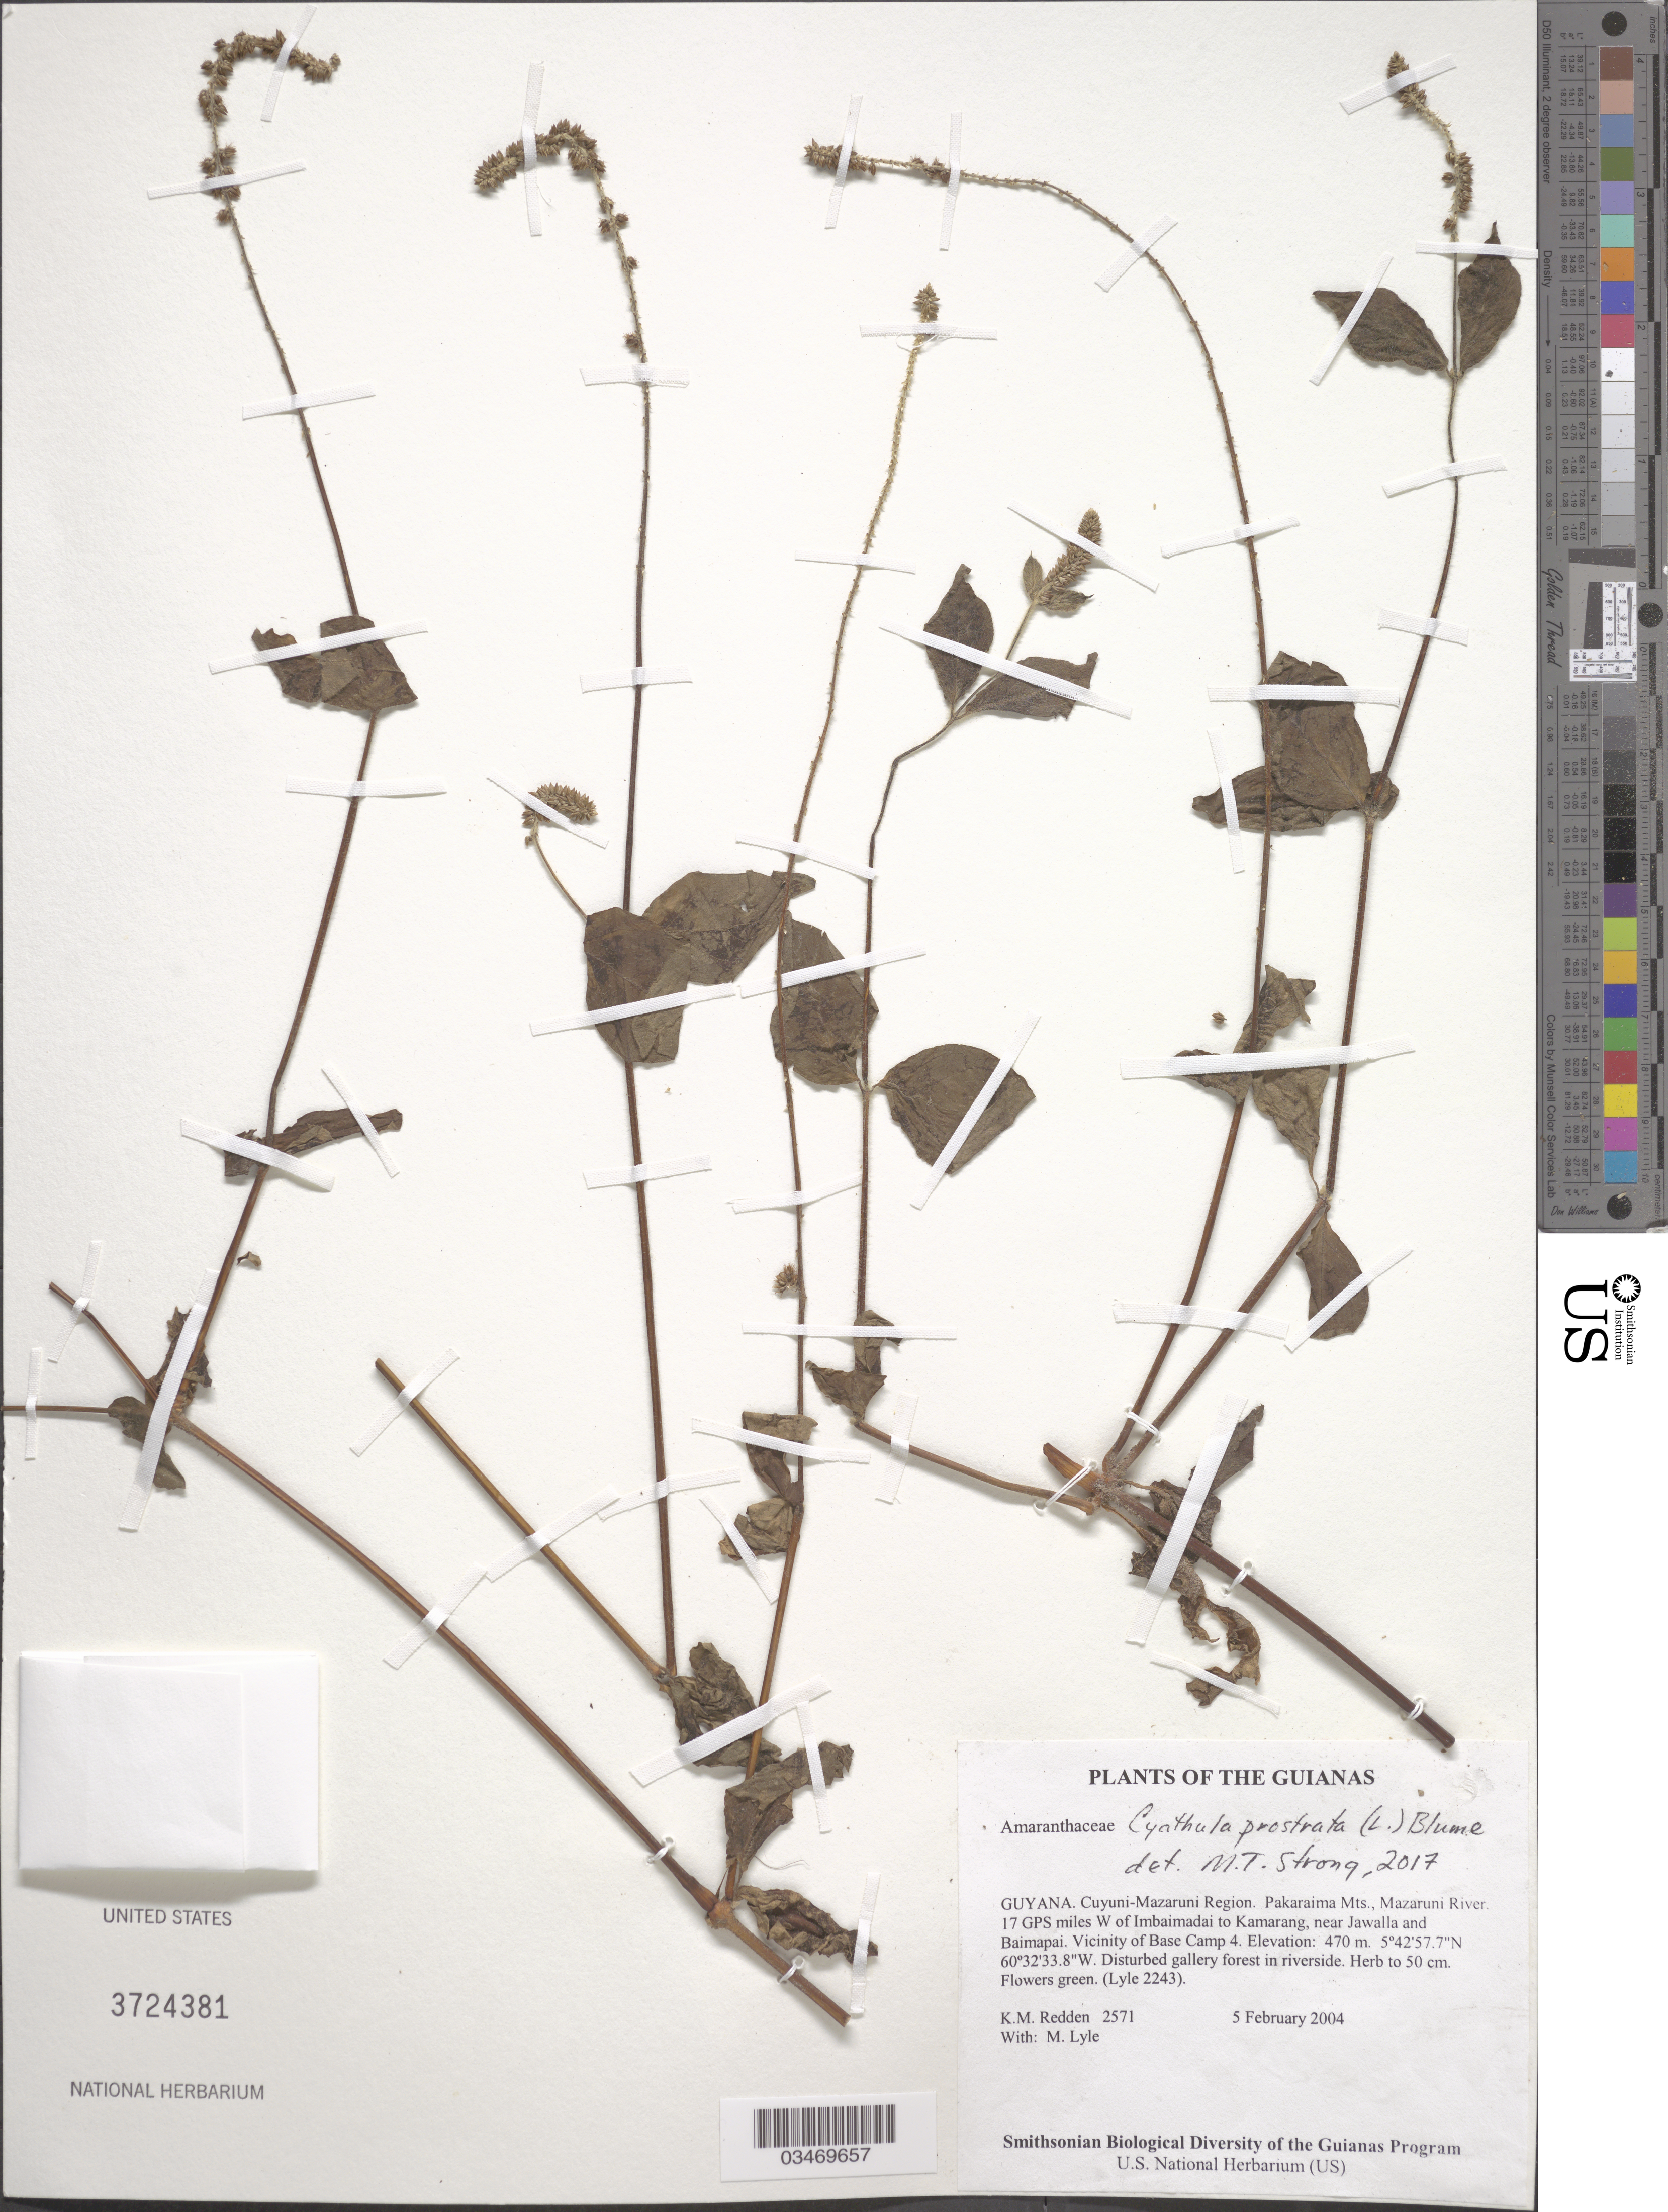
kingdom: Plantae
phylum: Tracheophyta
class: Magnoliopsida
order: Caryophyllales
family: Amaranthaceae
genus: Cyathula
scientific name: Cyathula prostrata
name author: (L.) Blume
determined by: Strong, M. T., (US), Smithsonian Institution - National Museum of Natural History (UNITED STATES)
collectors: K. M. Redden & M. Lyle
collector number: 2571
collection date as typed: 5 February 2004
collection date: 2004-02-05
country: Guyana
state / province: Cuyuni-Mazaruni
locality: Pakaraima Mts., Mazaruni River. 17 GPS miles W of Imbaimadai to Kamarang, near Jawalla and Baimapai. Vicinity of Base Camp 4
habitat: Disturbed gallery forest in riverside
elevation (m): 470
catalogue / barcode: US 3724381